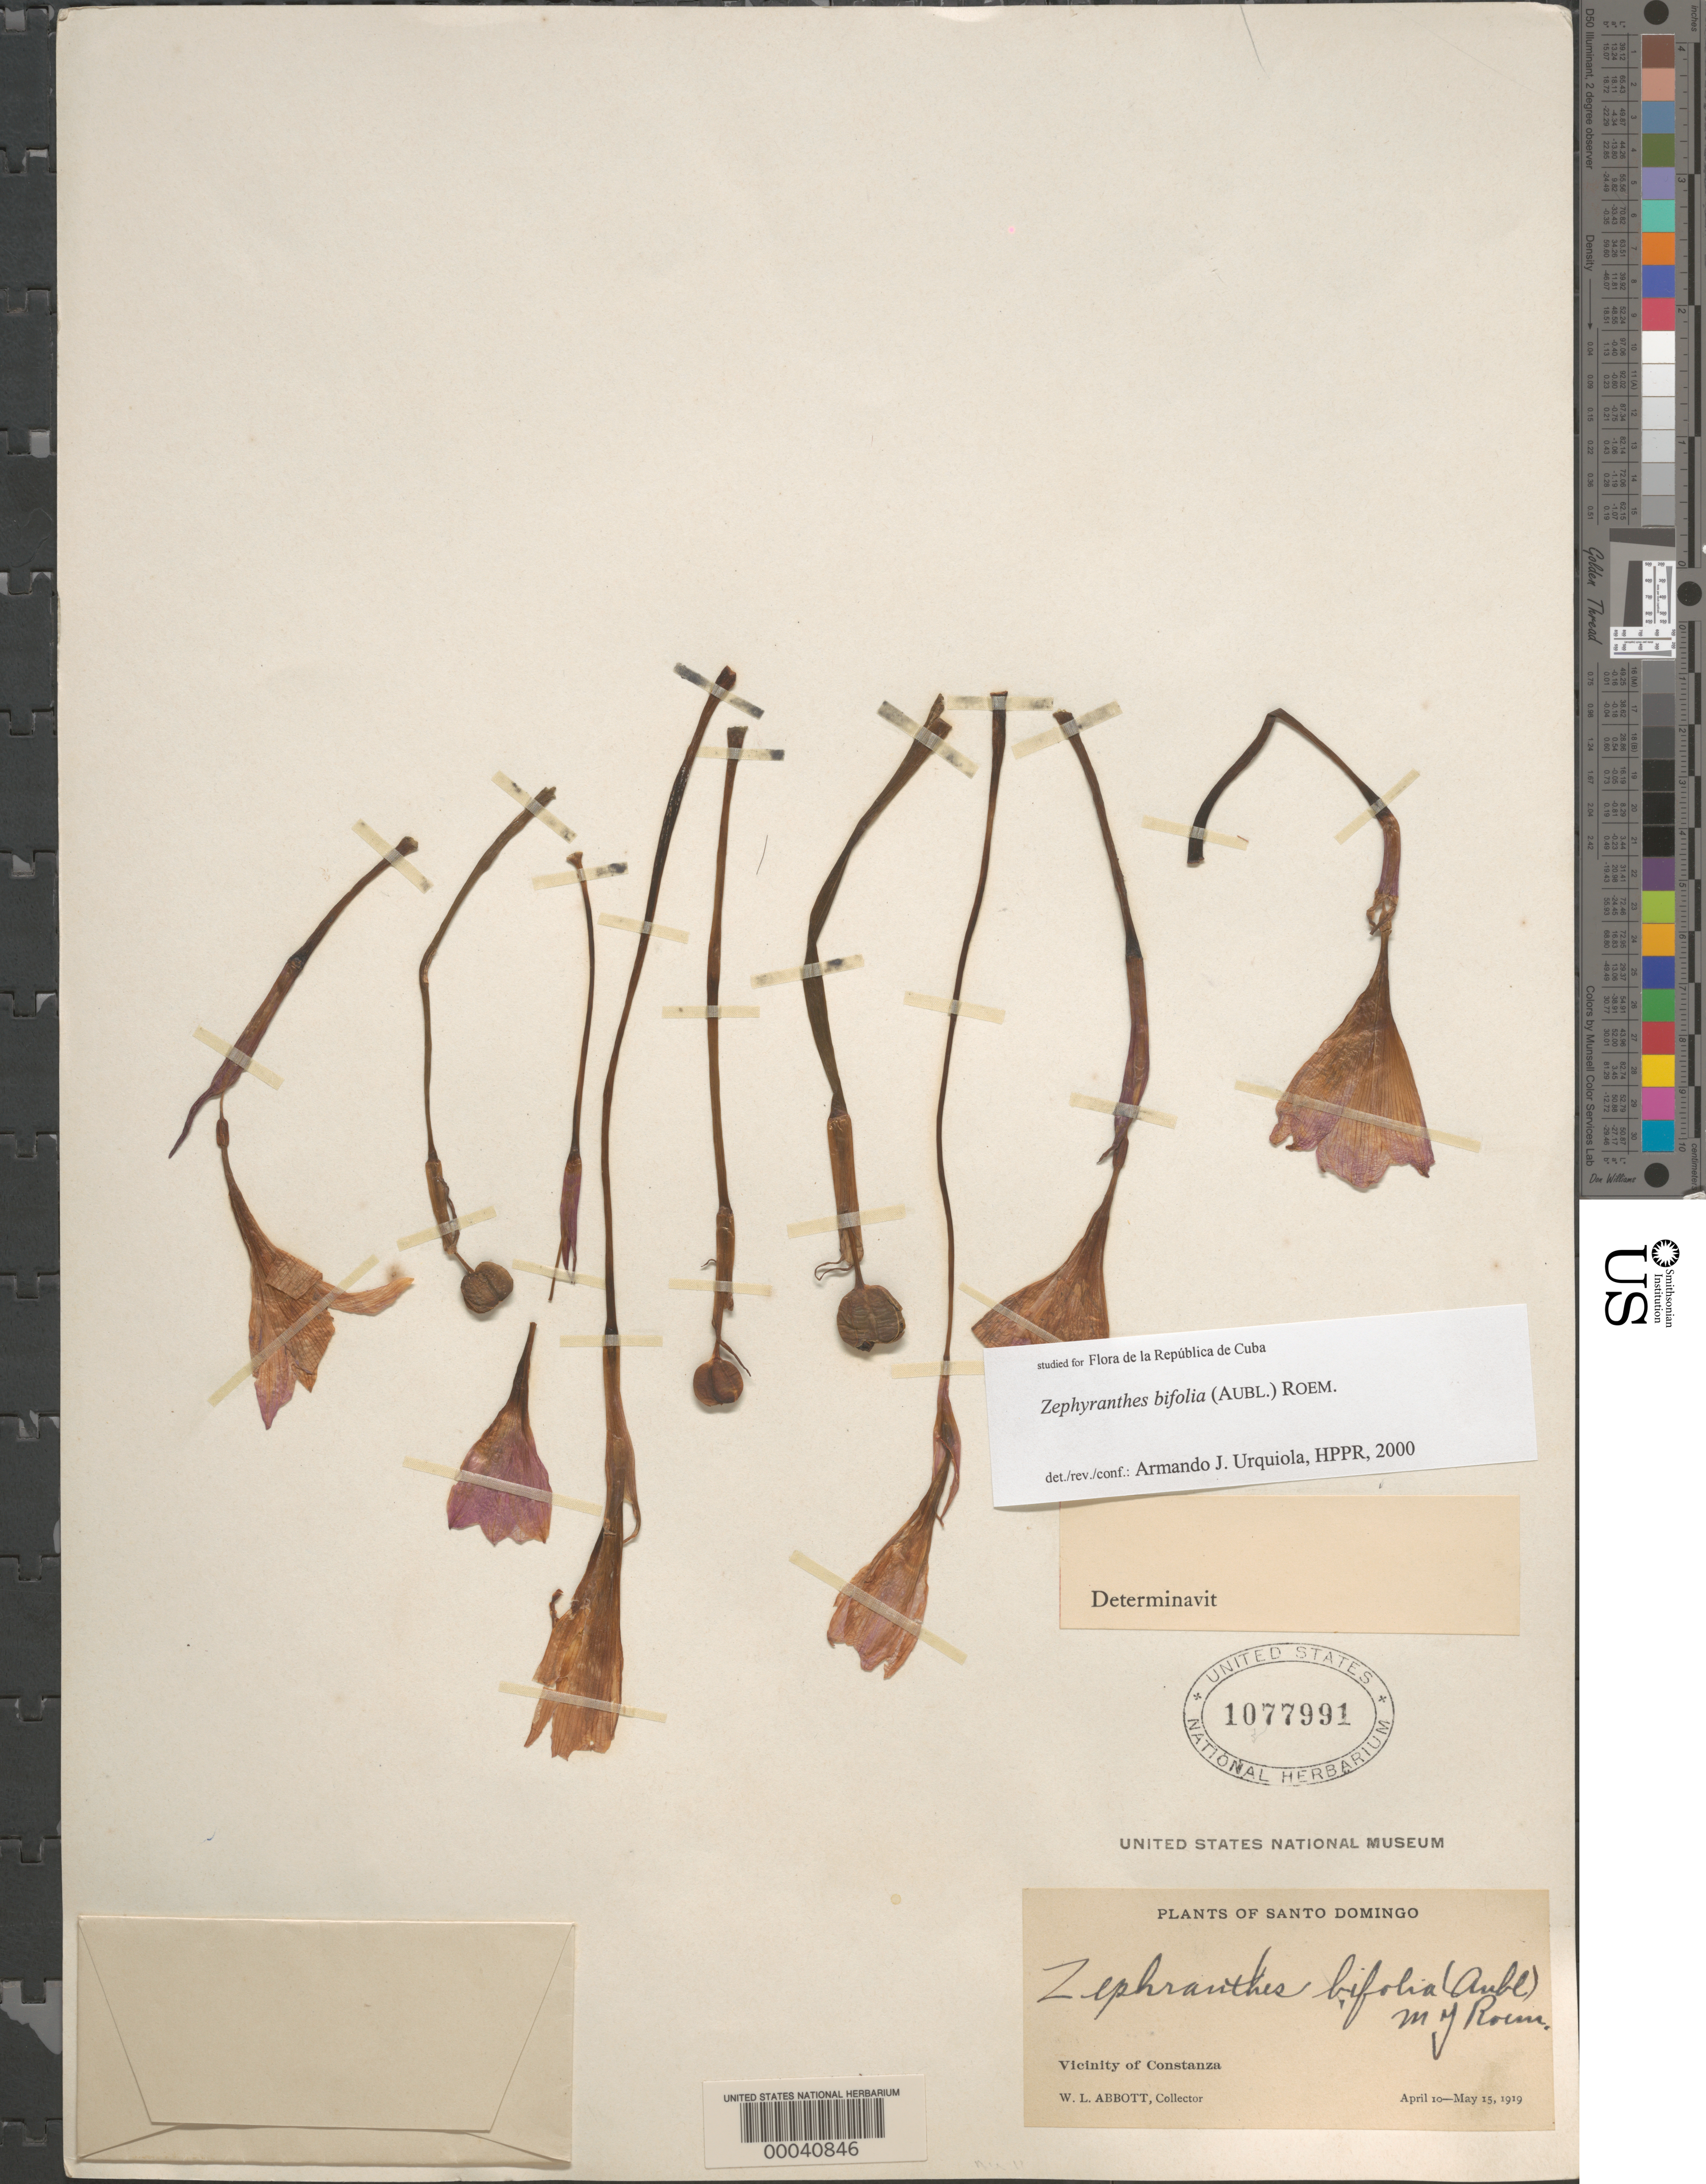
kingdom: Plantae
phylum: Tracheophyta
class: Liliopsida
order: Asparagales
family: Amaryllidaceae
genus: Zephyranthes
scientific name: Zephyranthes bifolia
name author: (Aubl.) M. Roem.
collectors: W. L. Abbott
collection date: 1919-04-10/1919-05-15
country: Dominican Republic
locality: Santo Domingo. Vicinity of Constanza.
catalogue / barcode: US 1077991